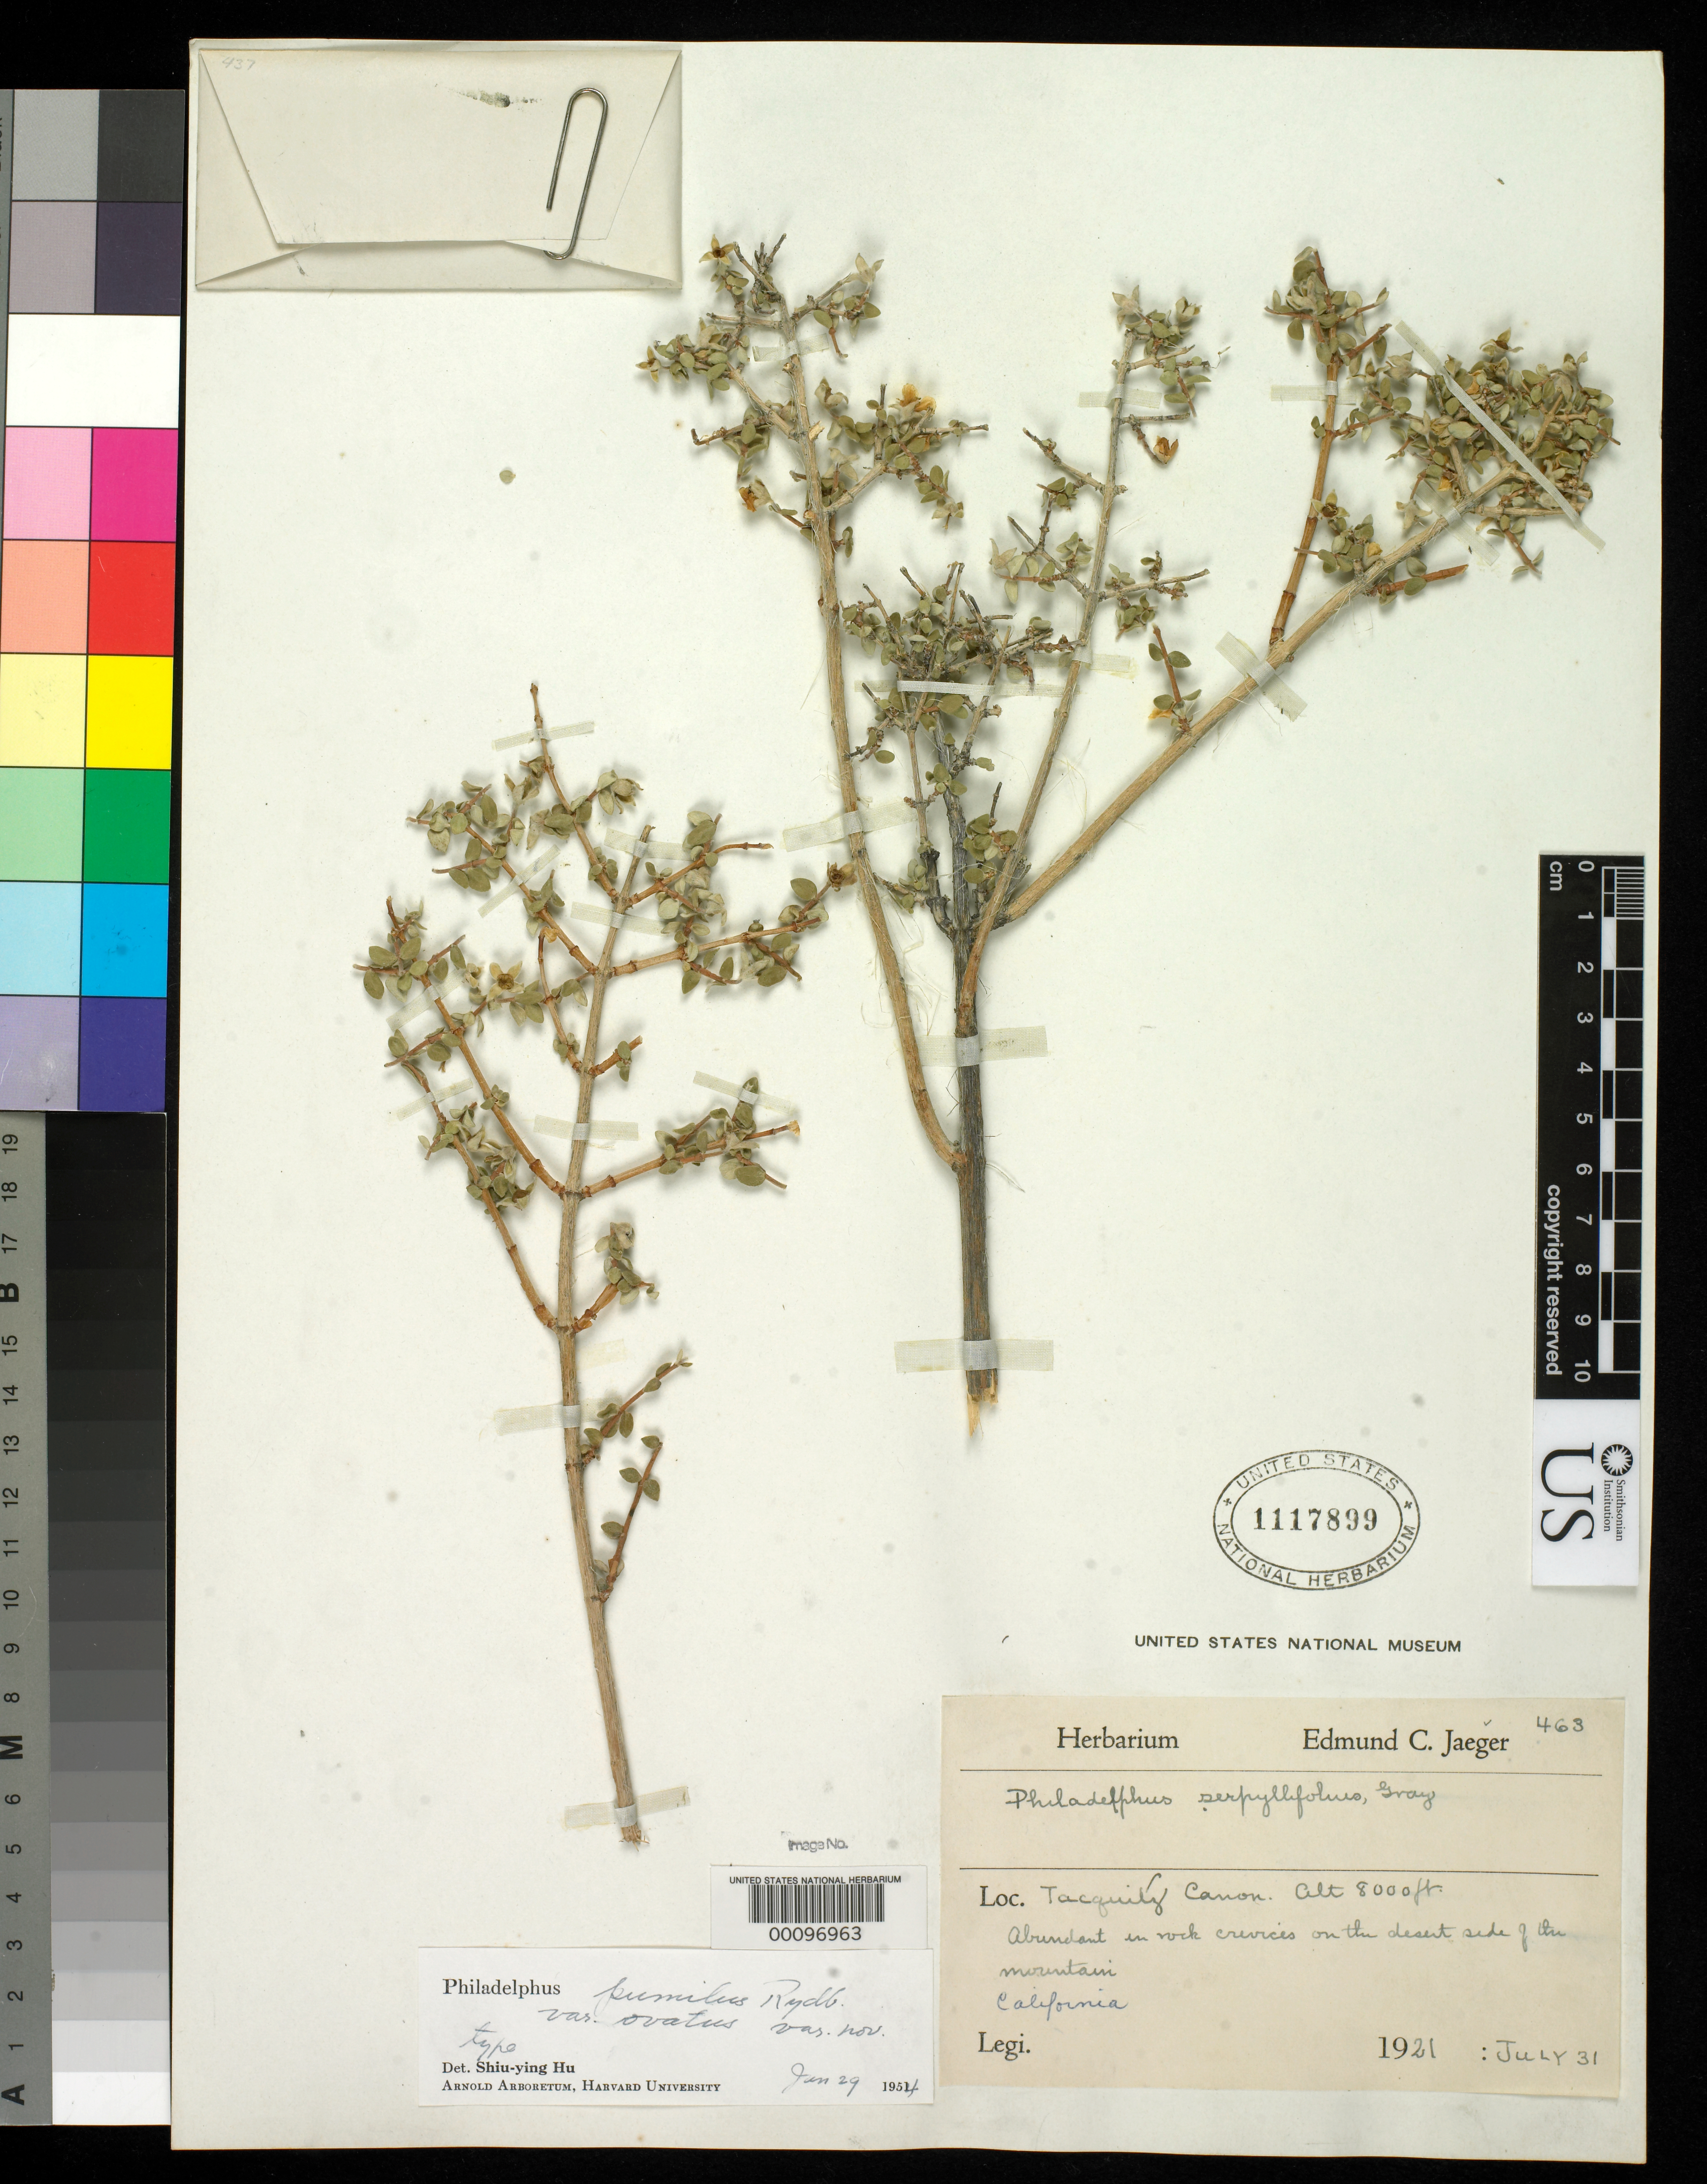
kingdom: Plantae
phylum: Tracheophyta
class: Magnoliopsida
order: Cornales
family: Hydrangeaceae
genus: Philadelphus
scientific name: Philadelphus pumilus var. ovatus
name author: S.Y. Hu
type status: Holotype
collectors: E. Jaeger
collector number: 463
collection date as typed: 31 Jul 1921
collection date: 1921-07-31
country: United States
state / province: California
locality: Tacquitz Canon.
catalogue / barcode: US 1117899